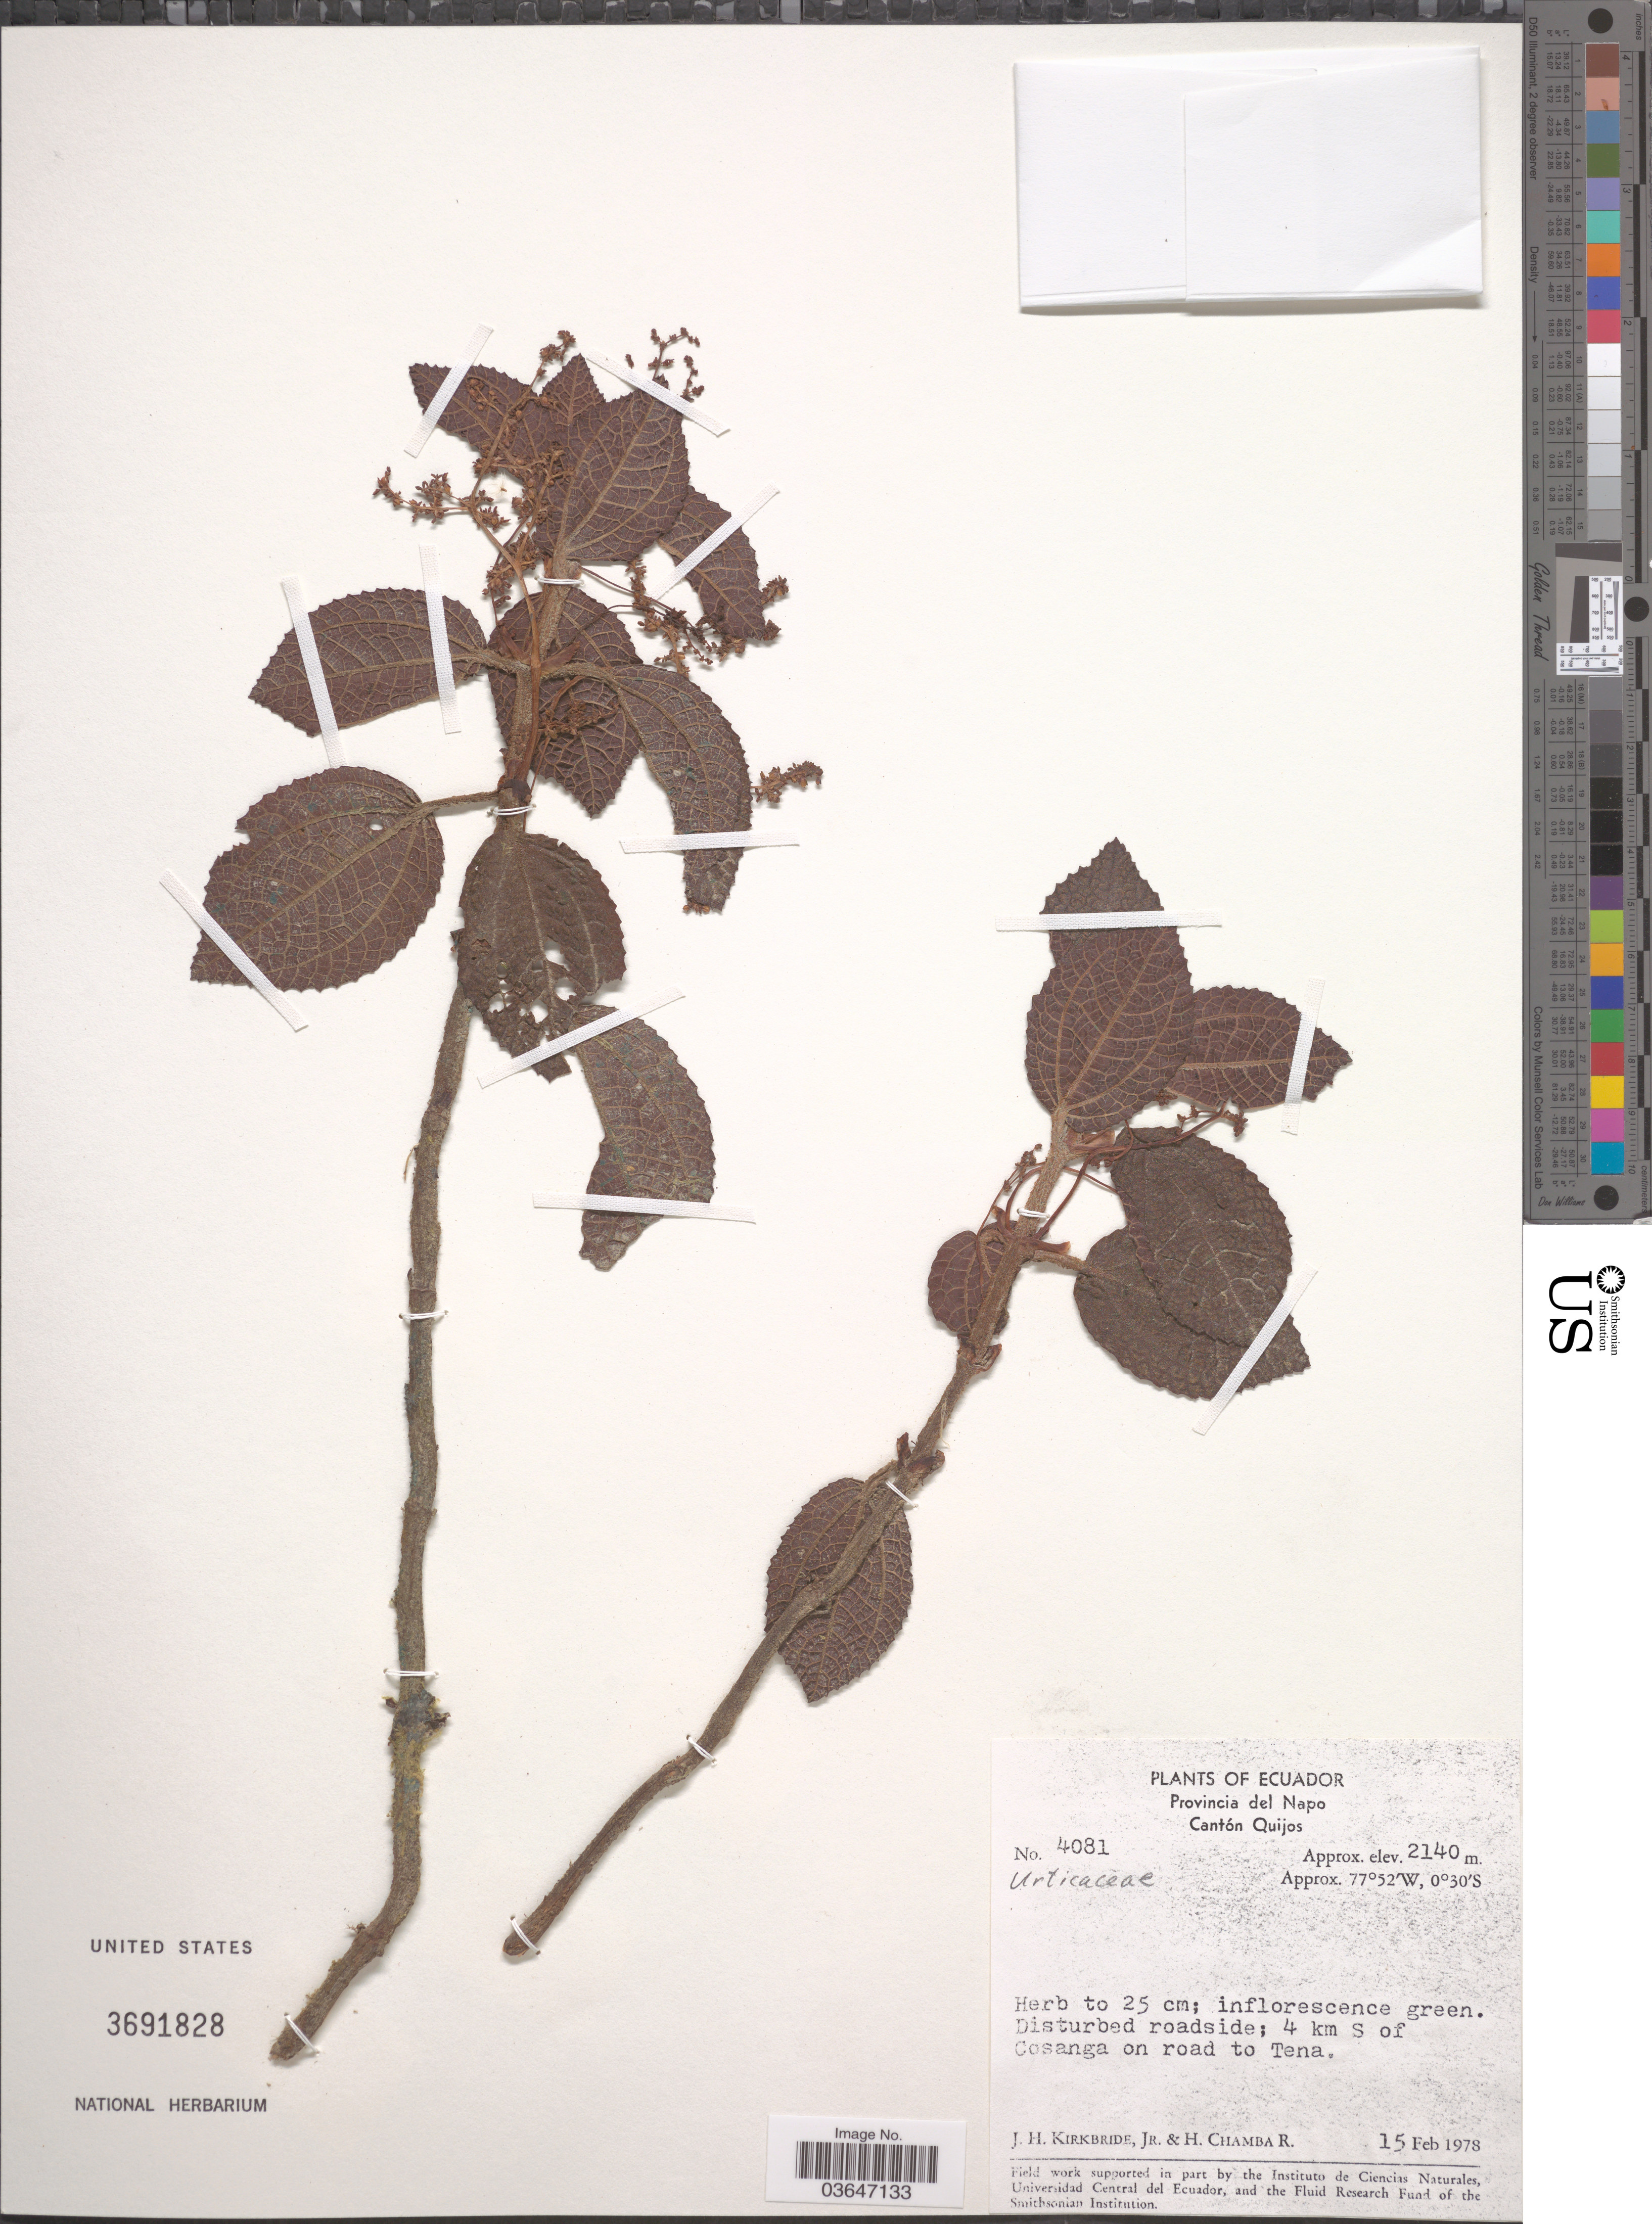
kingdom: Plantae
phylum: Tracheophyta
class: Magnoliopsida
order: Proteales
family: Proteaceae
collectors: J. H. Kirkbride & H. Chamba R.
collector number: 4081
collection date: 1978-02-15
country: Ecuador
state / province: Napo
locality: Cantón Quijos. Disturbed roadside; 4 km S of Cosanga on road to Tena.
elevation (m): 2140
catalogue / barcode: US 3691828